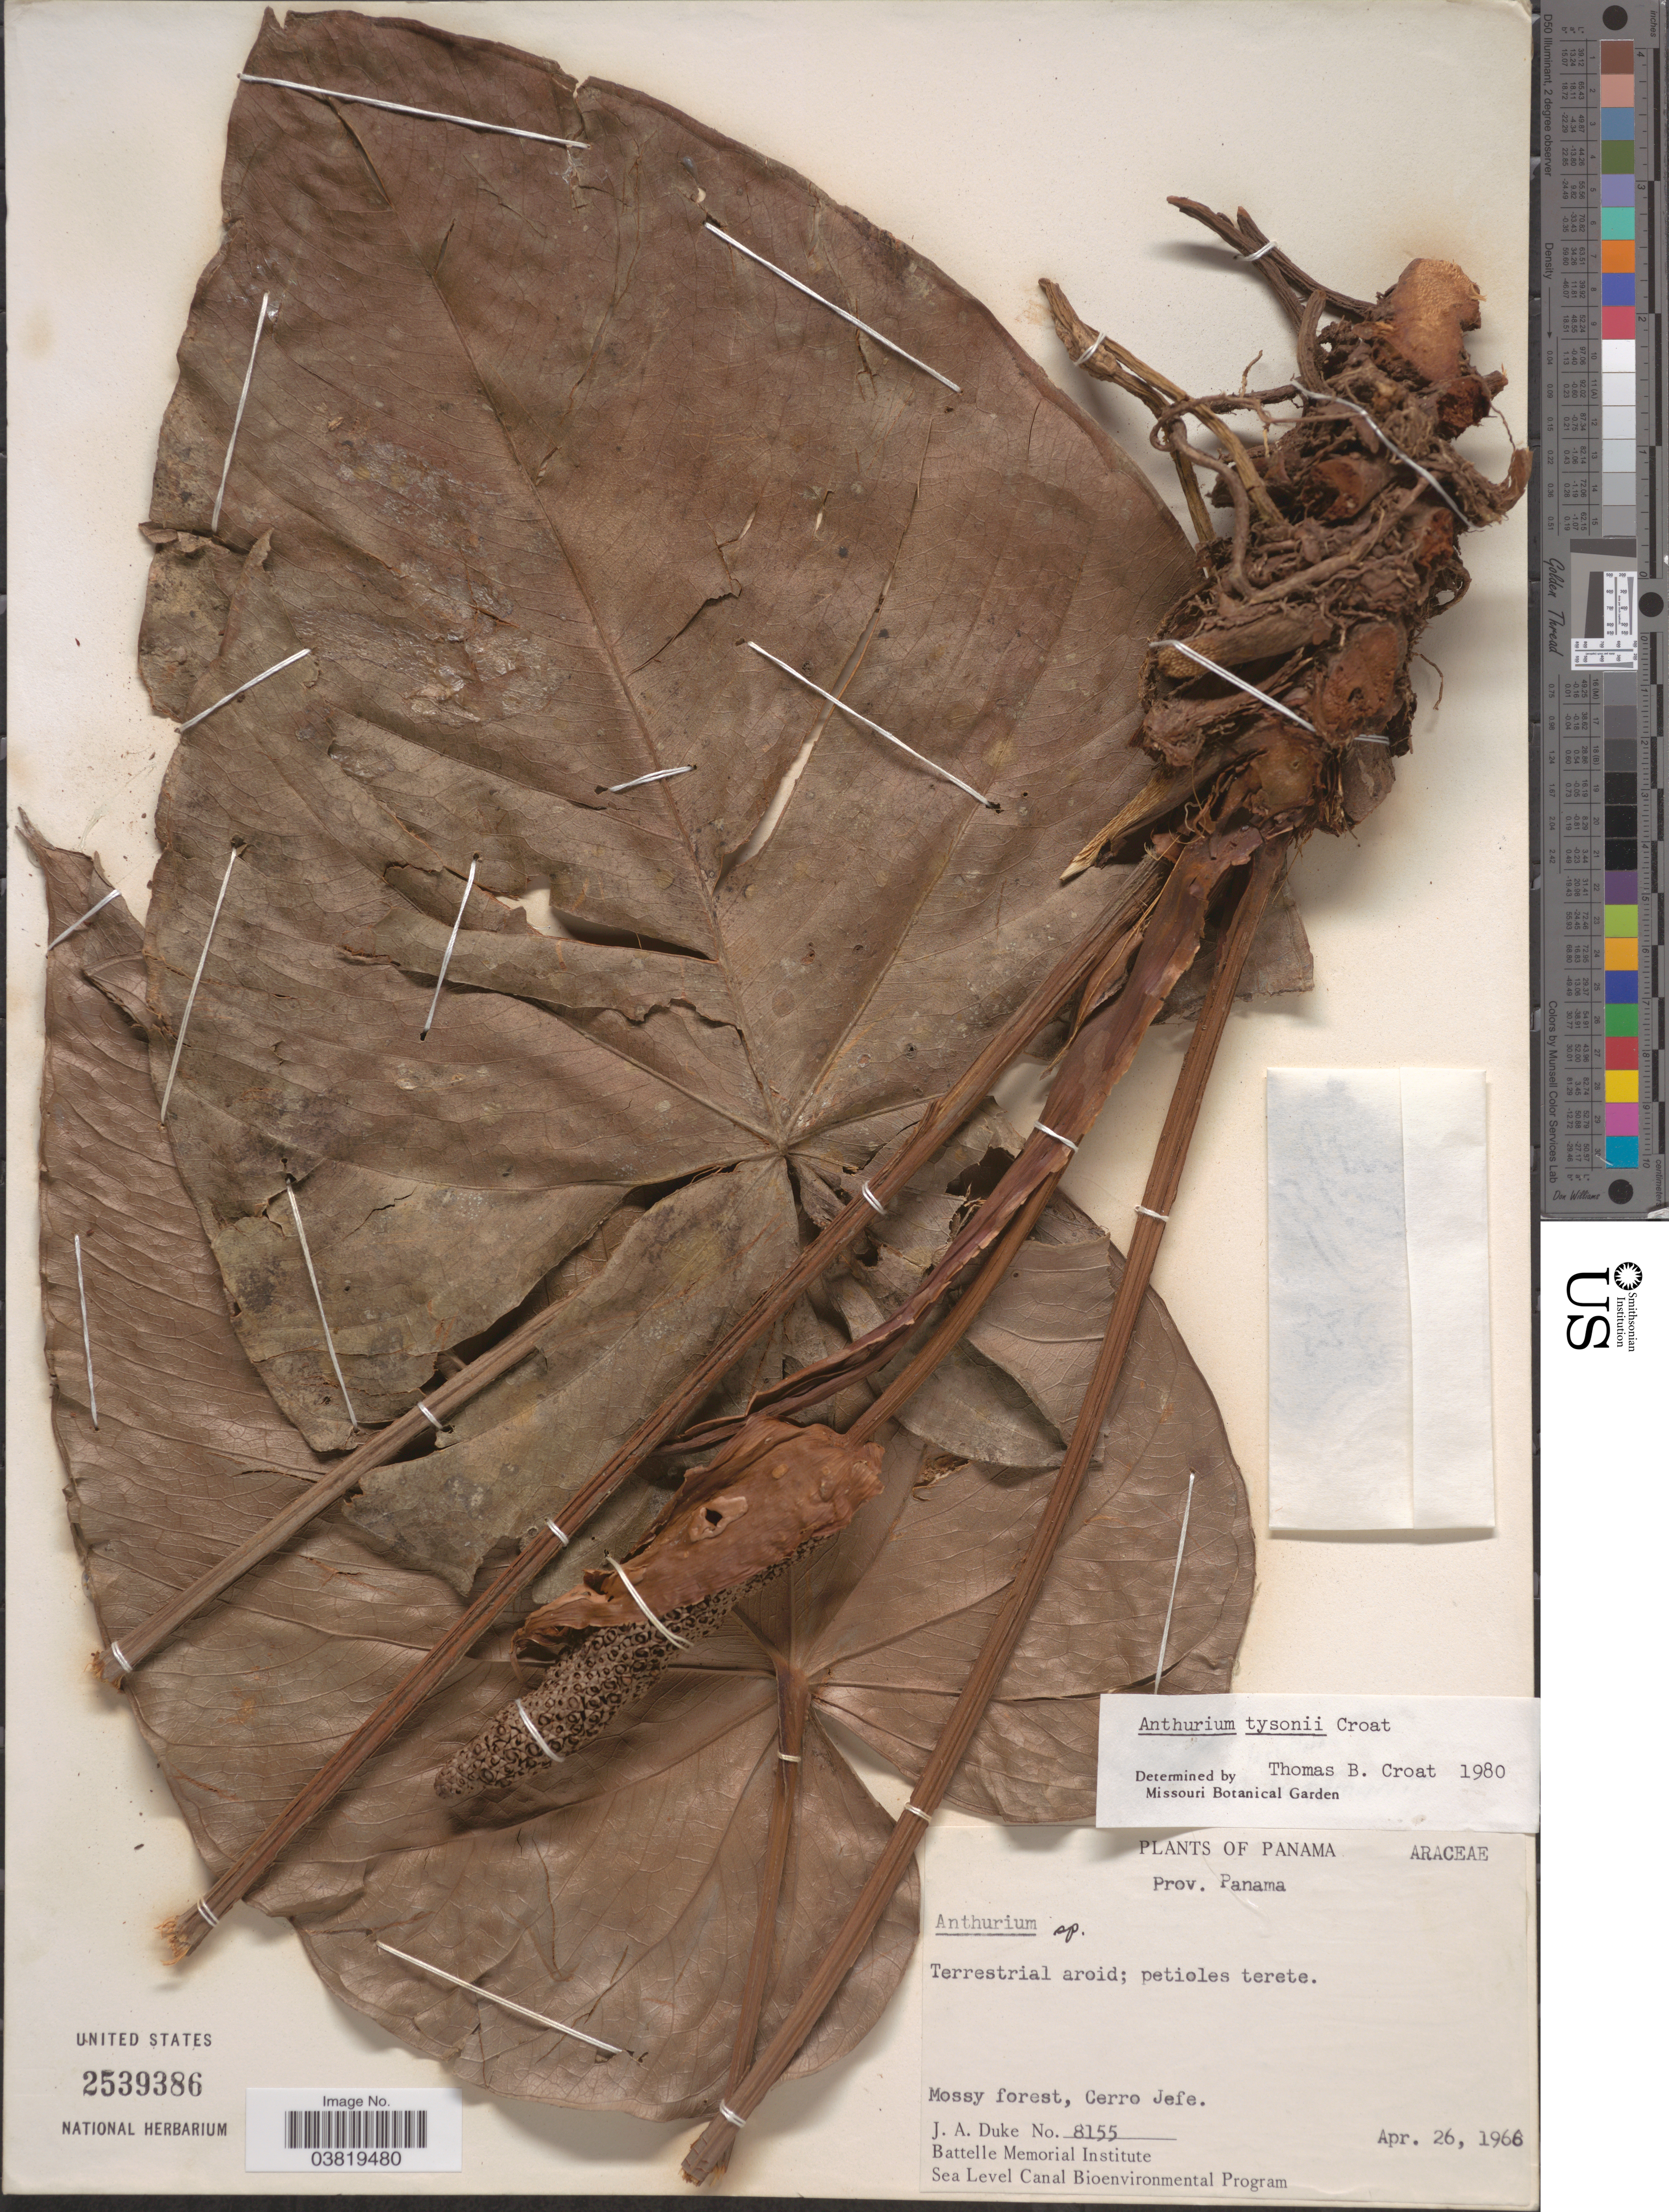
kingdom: Plantae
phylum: Tracheophyta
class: Liliopsida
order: Alismatales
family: Araceae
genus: Anthurium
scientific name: Anthurium tysonii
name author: Croat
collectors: J. A. Duke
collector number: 8155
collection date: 1968-04-26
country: Panama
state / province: Panamá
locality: Cerro Jefe.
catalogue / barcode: US 2539386